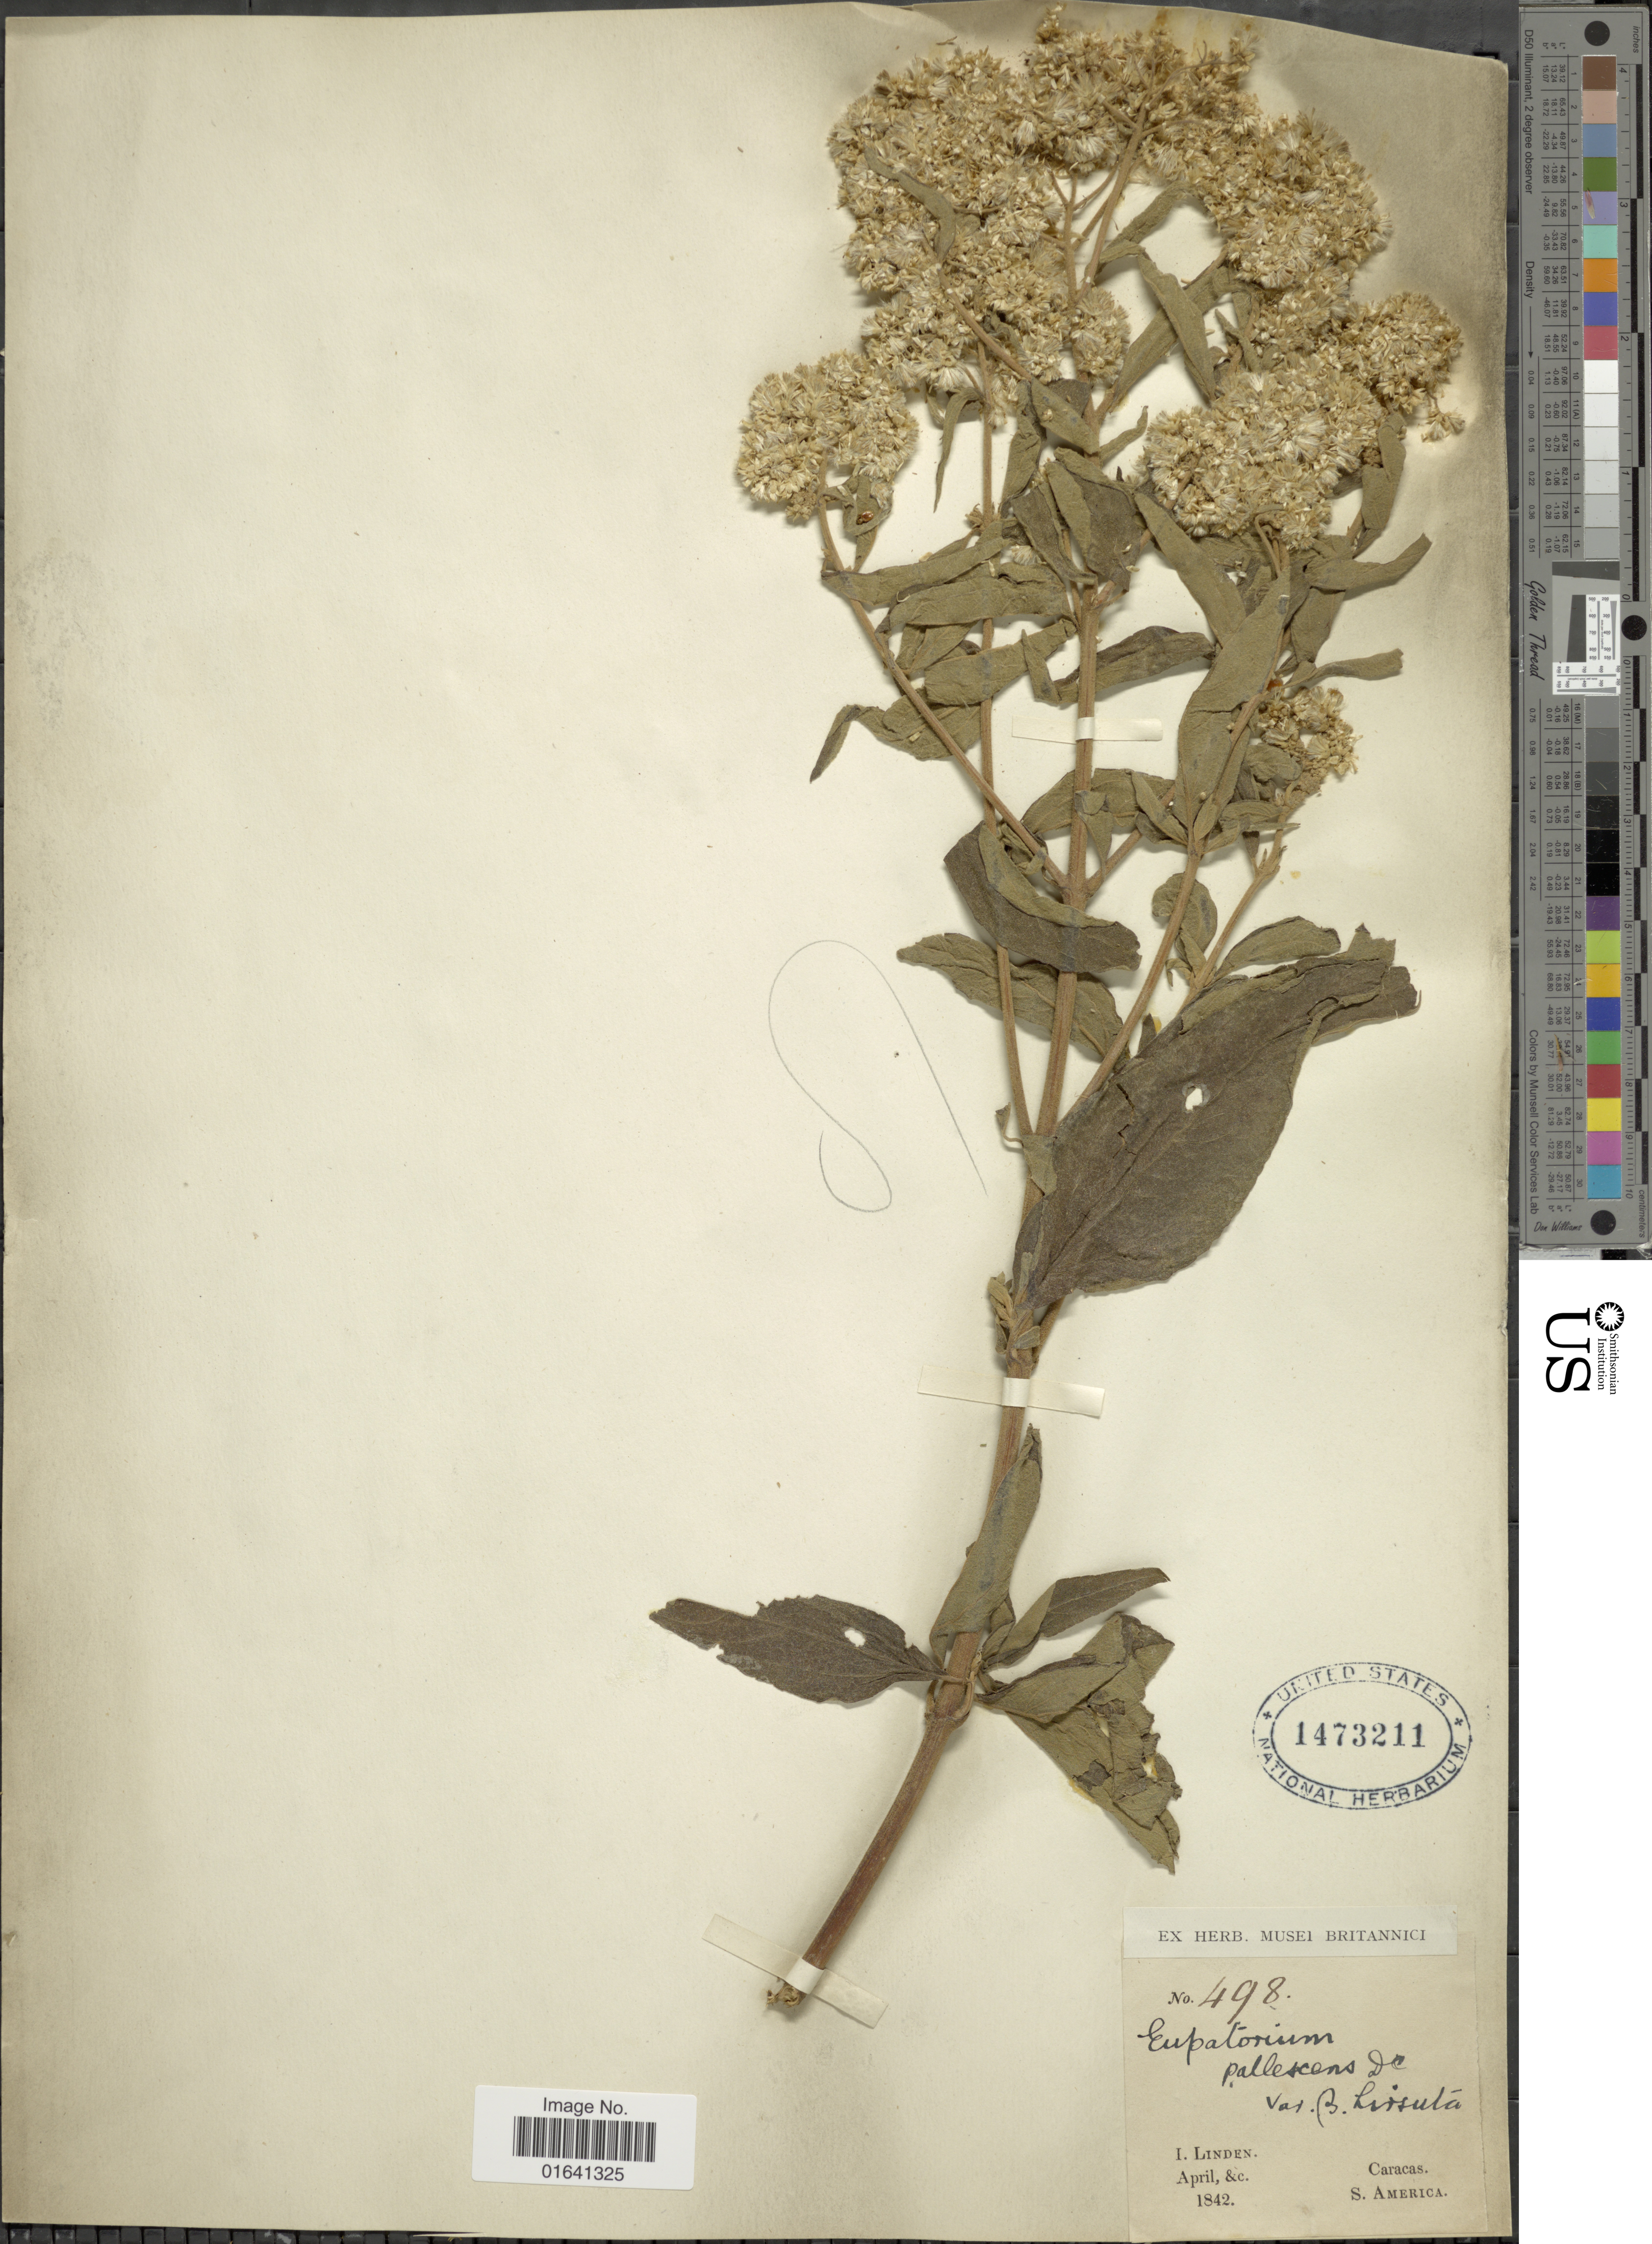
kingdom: Plantae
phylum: Tracheophyta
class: Magnoliopsida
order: Asterales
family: Asteraceae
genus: Austroeupatorium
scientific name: Austroeupatorium inulaefolium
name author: (Kunth) R.M. King & H. Rob.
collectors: I. Linden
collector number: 498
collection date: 1842-04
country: Venezuela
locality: Caracas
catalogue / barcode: US 1473211